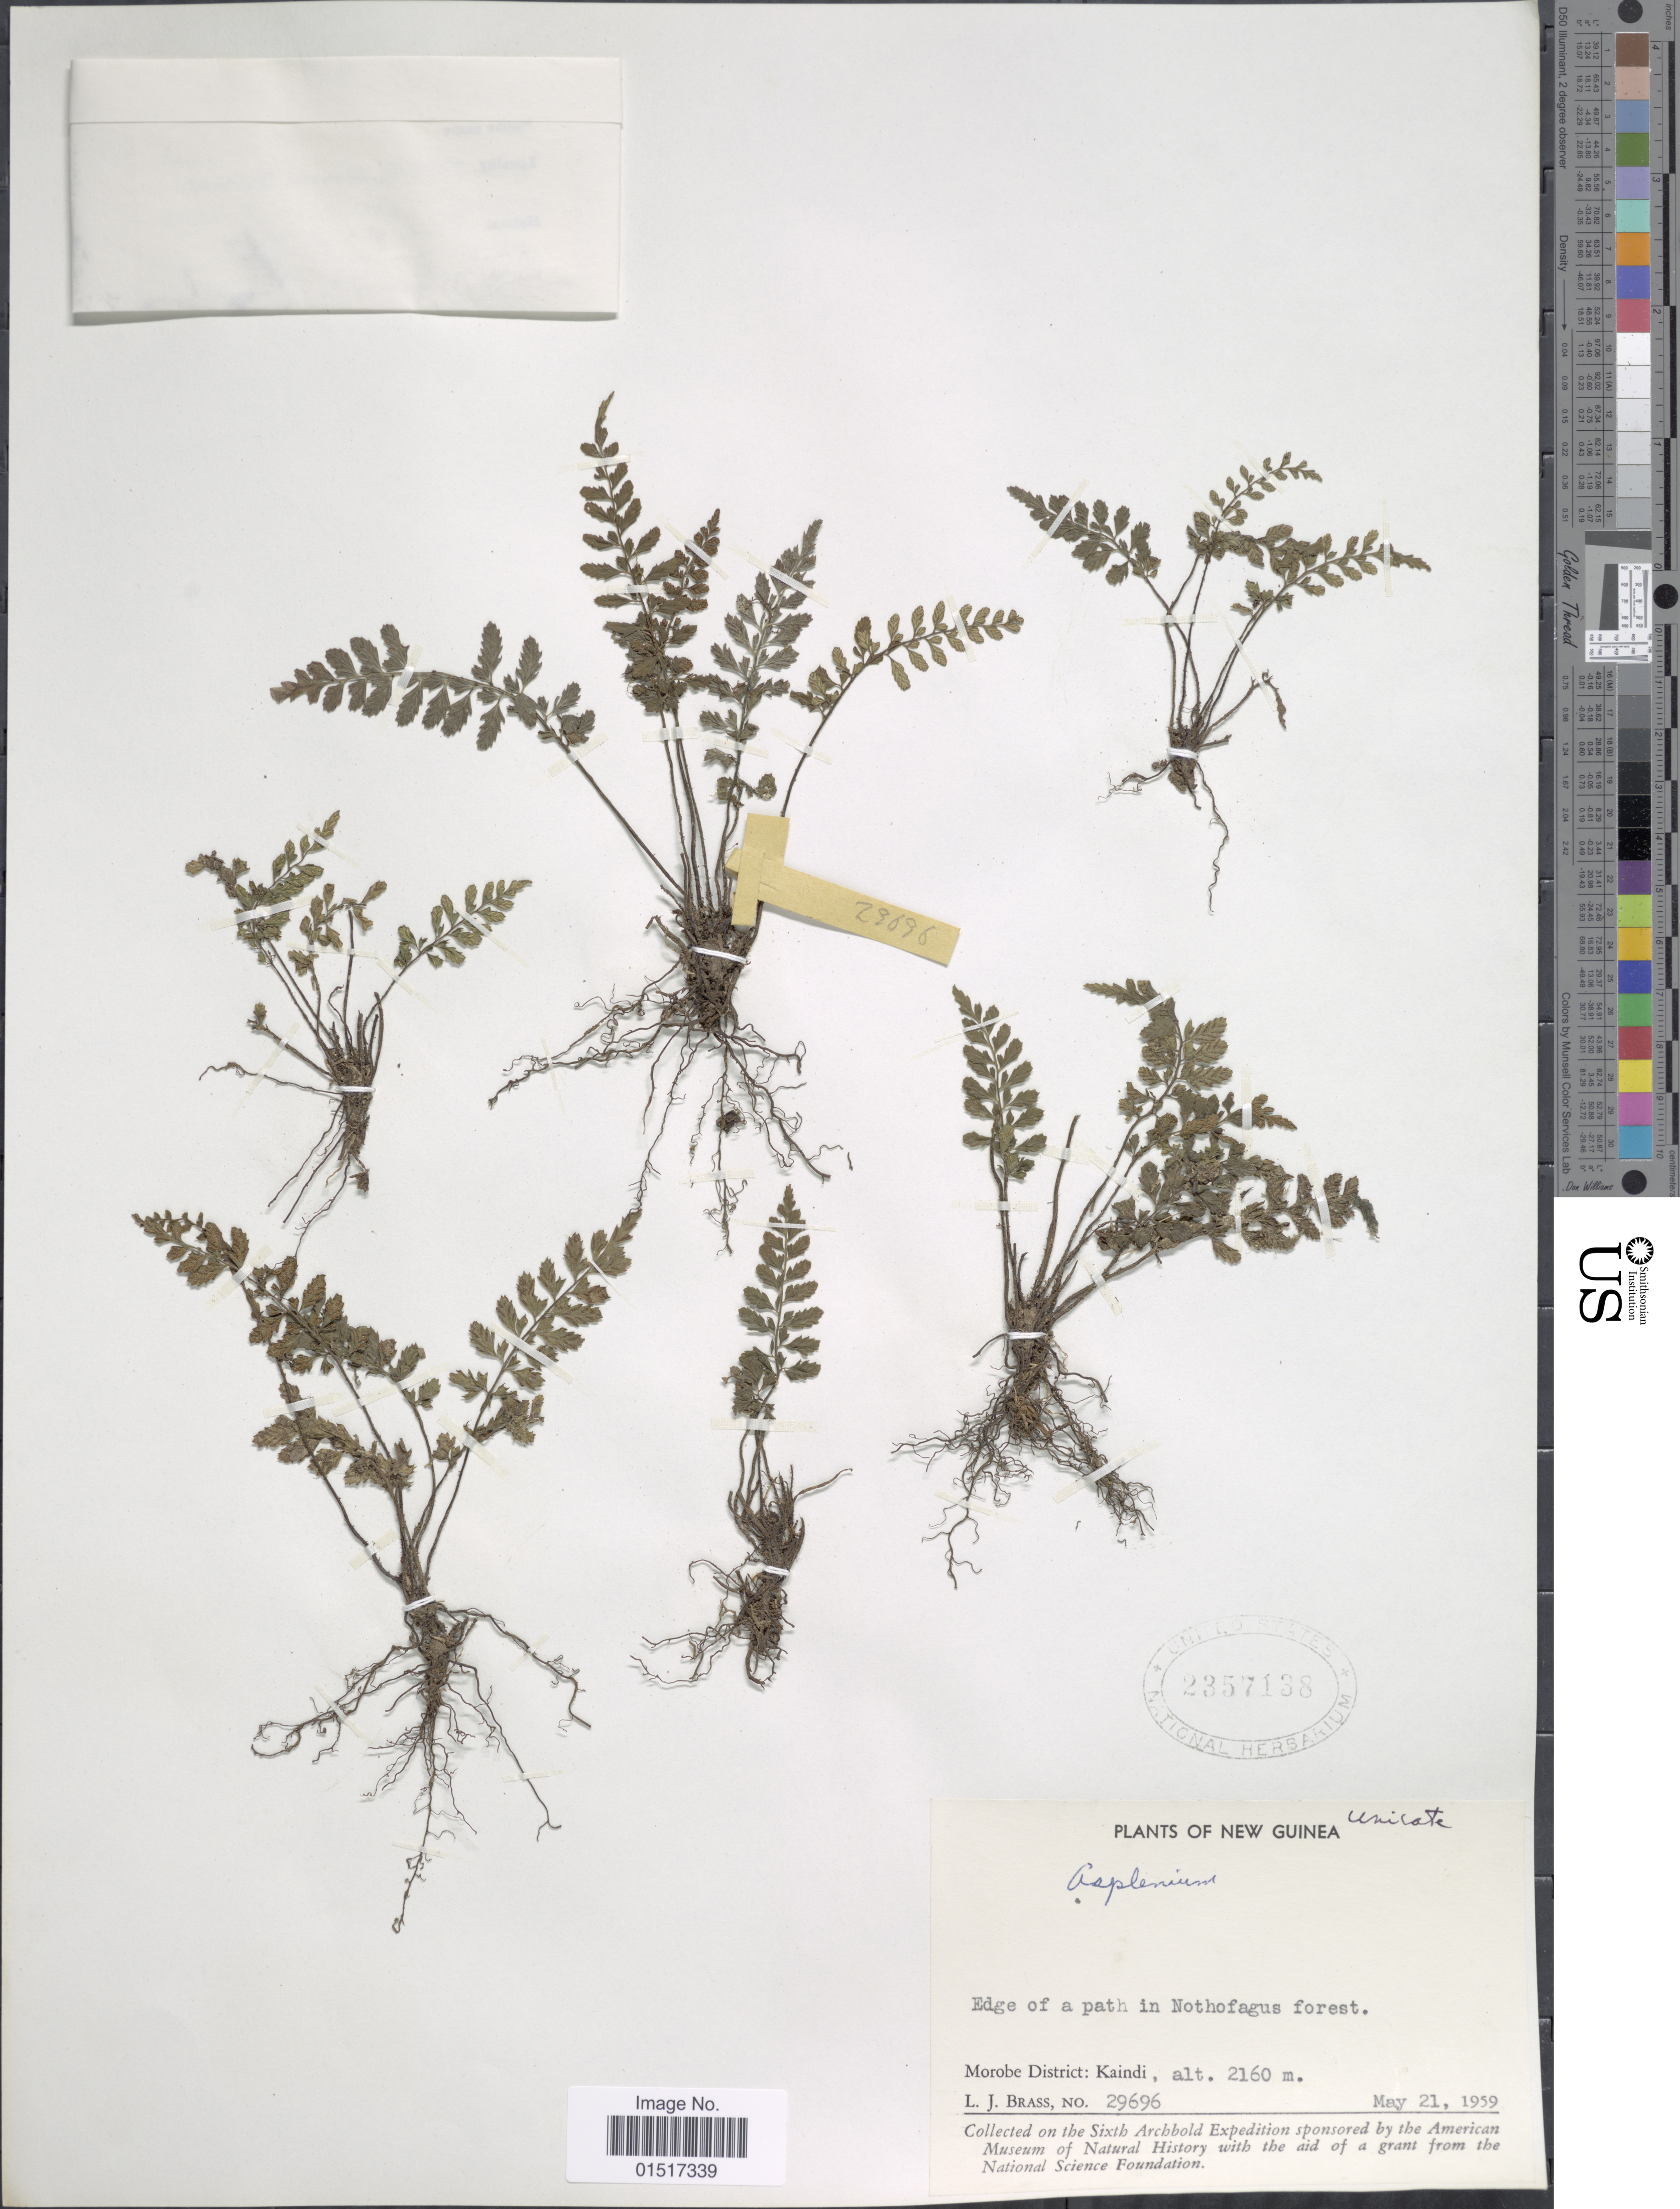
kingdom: Plantae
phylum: Tracheophyta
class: Polypodiopsida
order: Polypodiales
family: Aspleniaceae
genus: Asplenium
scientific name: Asplenium sp.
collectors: L. J. Brass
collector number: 29696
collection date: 1959-05-21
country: Papua New Guinea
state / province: Morobe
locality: New Guinea. Kaindi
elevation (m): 2160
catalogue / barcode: US 2357138